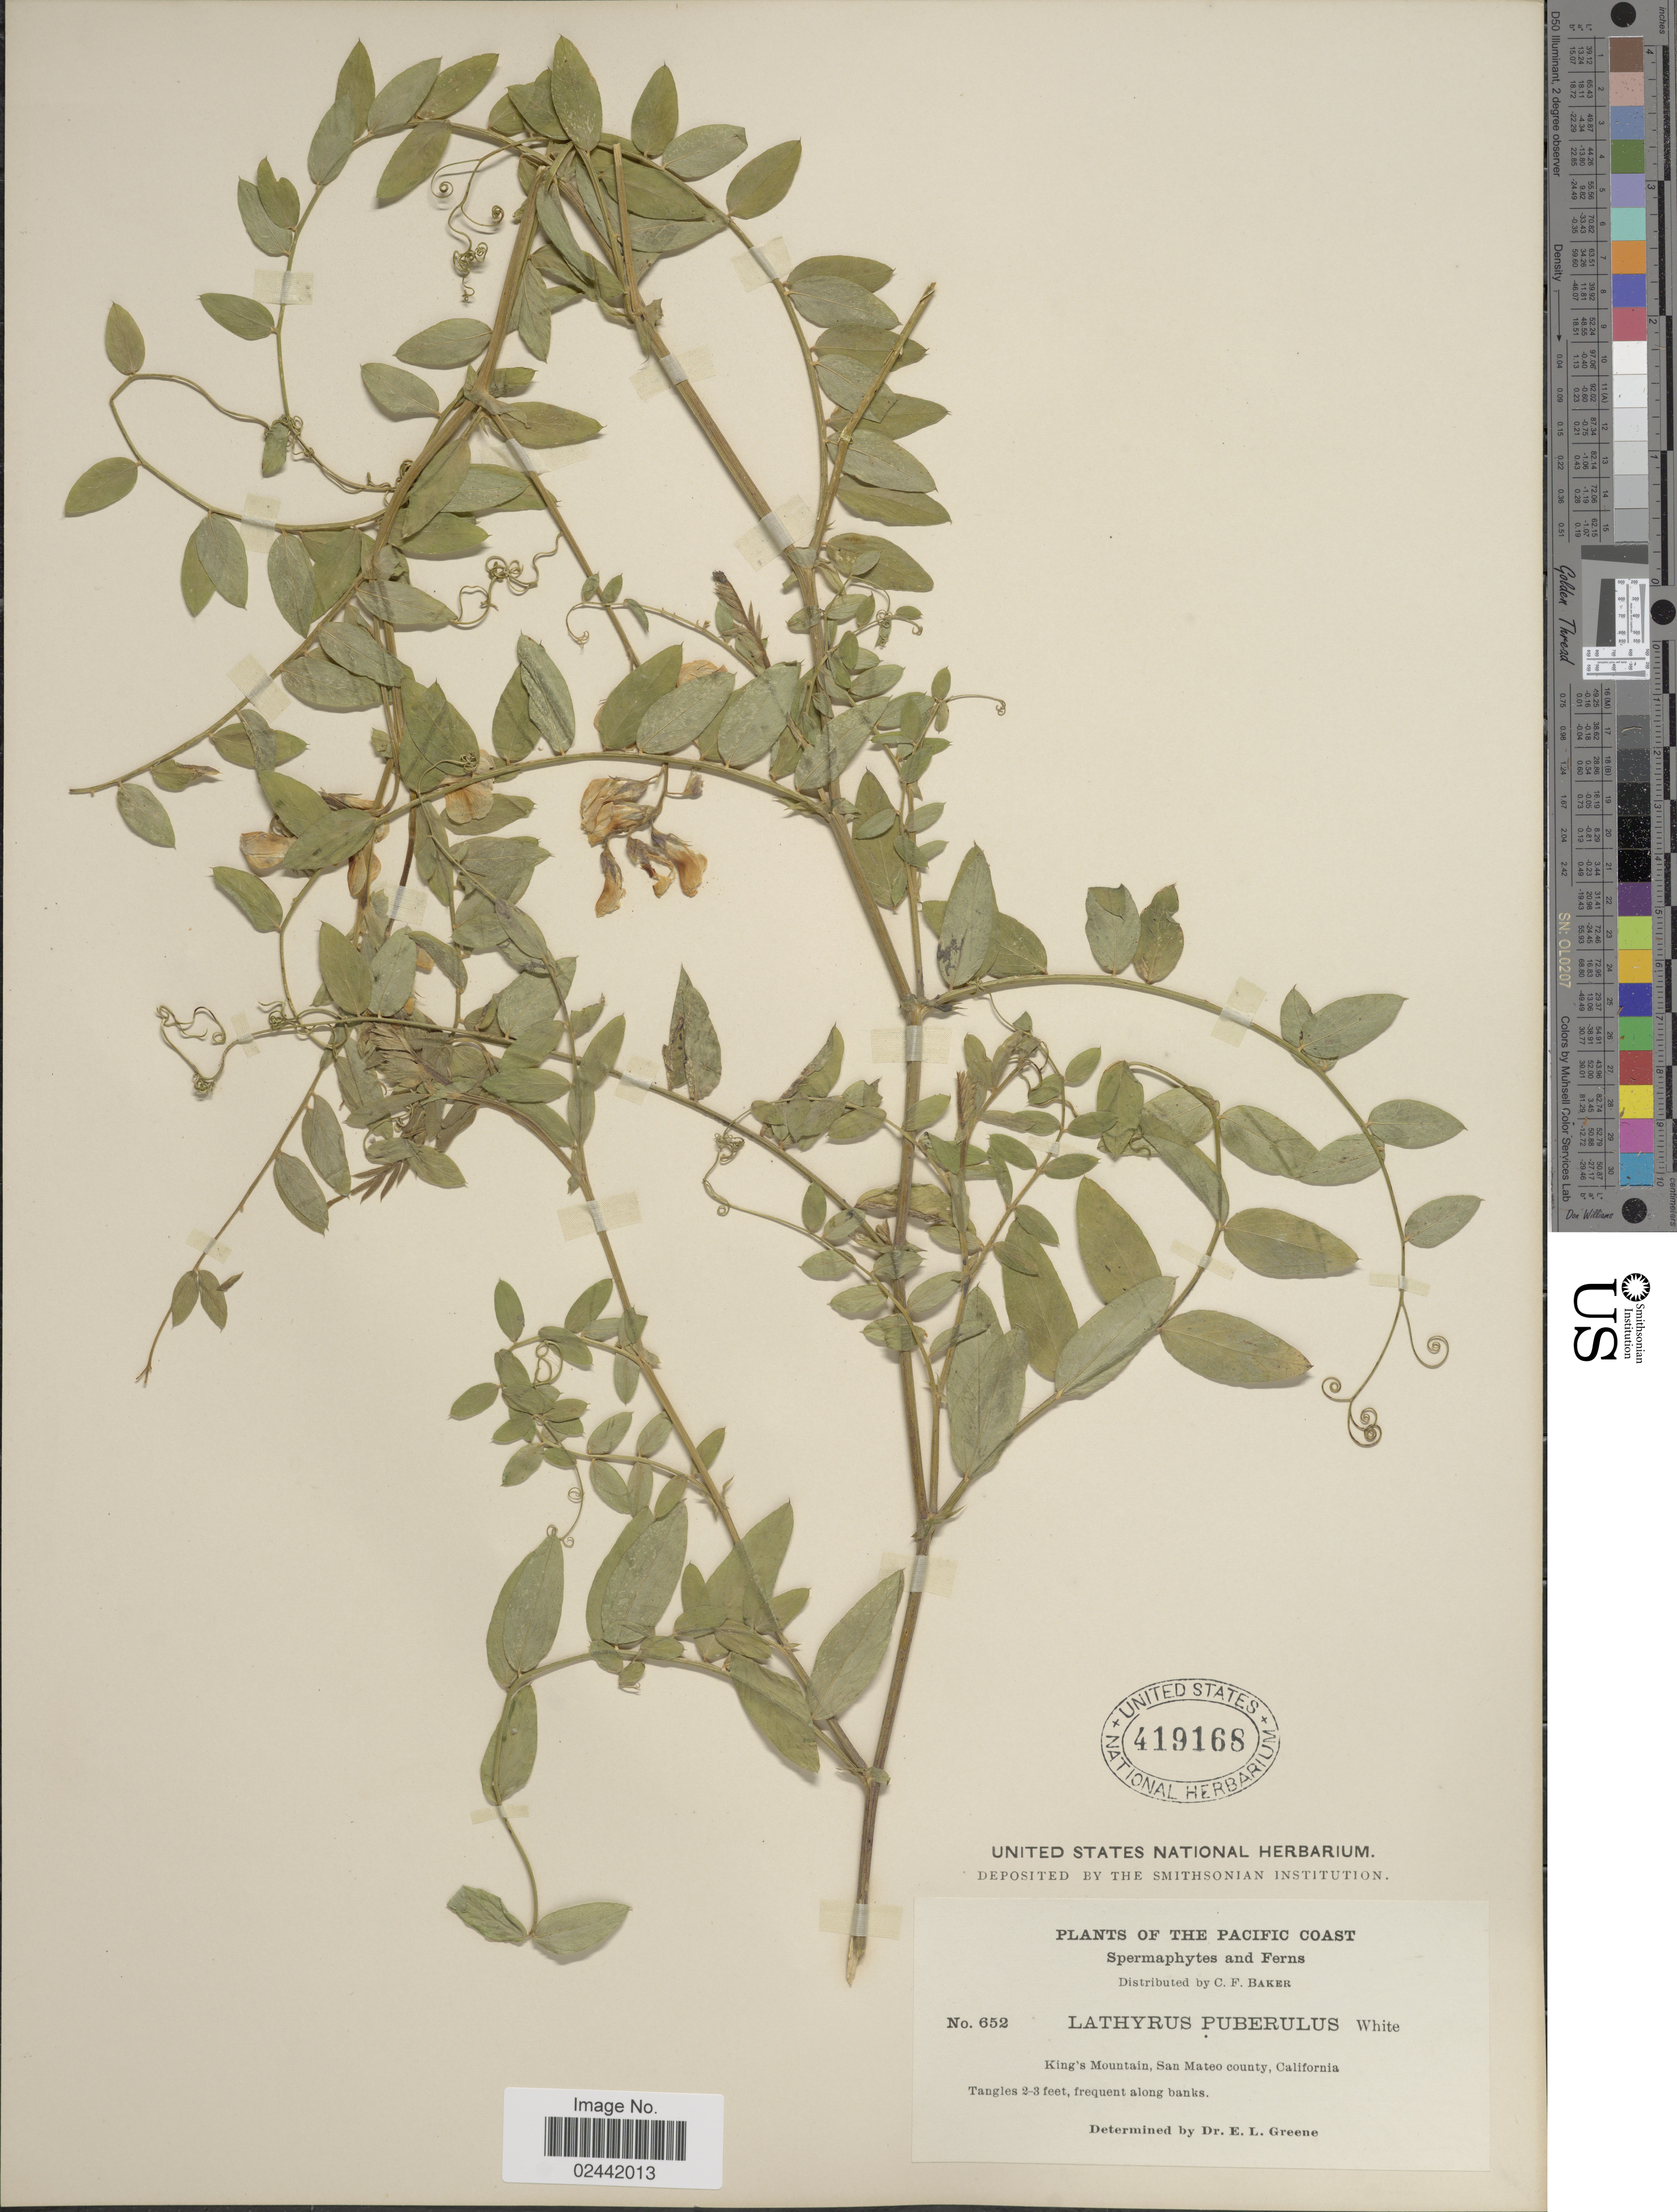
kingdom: Plantae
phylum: Tracheophyta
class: Magnoliopsida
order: Fabales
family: Fabaceae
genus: Lathyrus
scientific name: Lathyrus violaceus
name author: Greene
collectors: C. F. Baker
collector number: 652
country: United States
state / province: California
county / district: San Mateo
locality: Pacific Coast. King's Mountain, San Mateo county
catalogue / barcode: US 419168